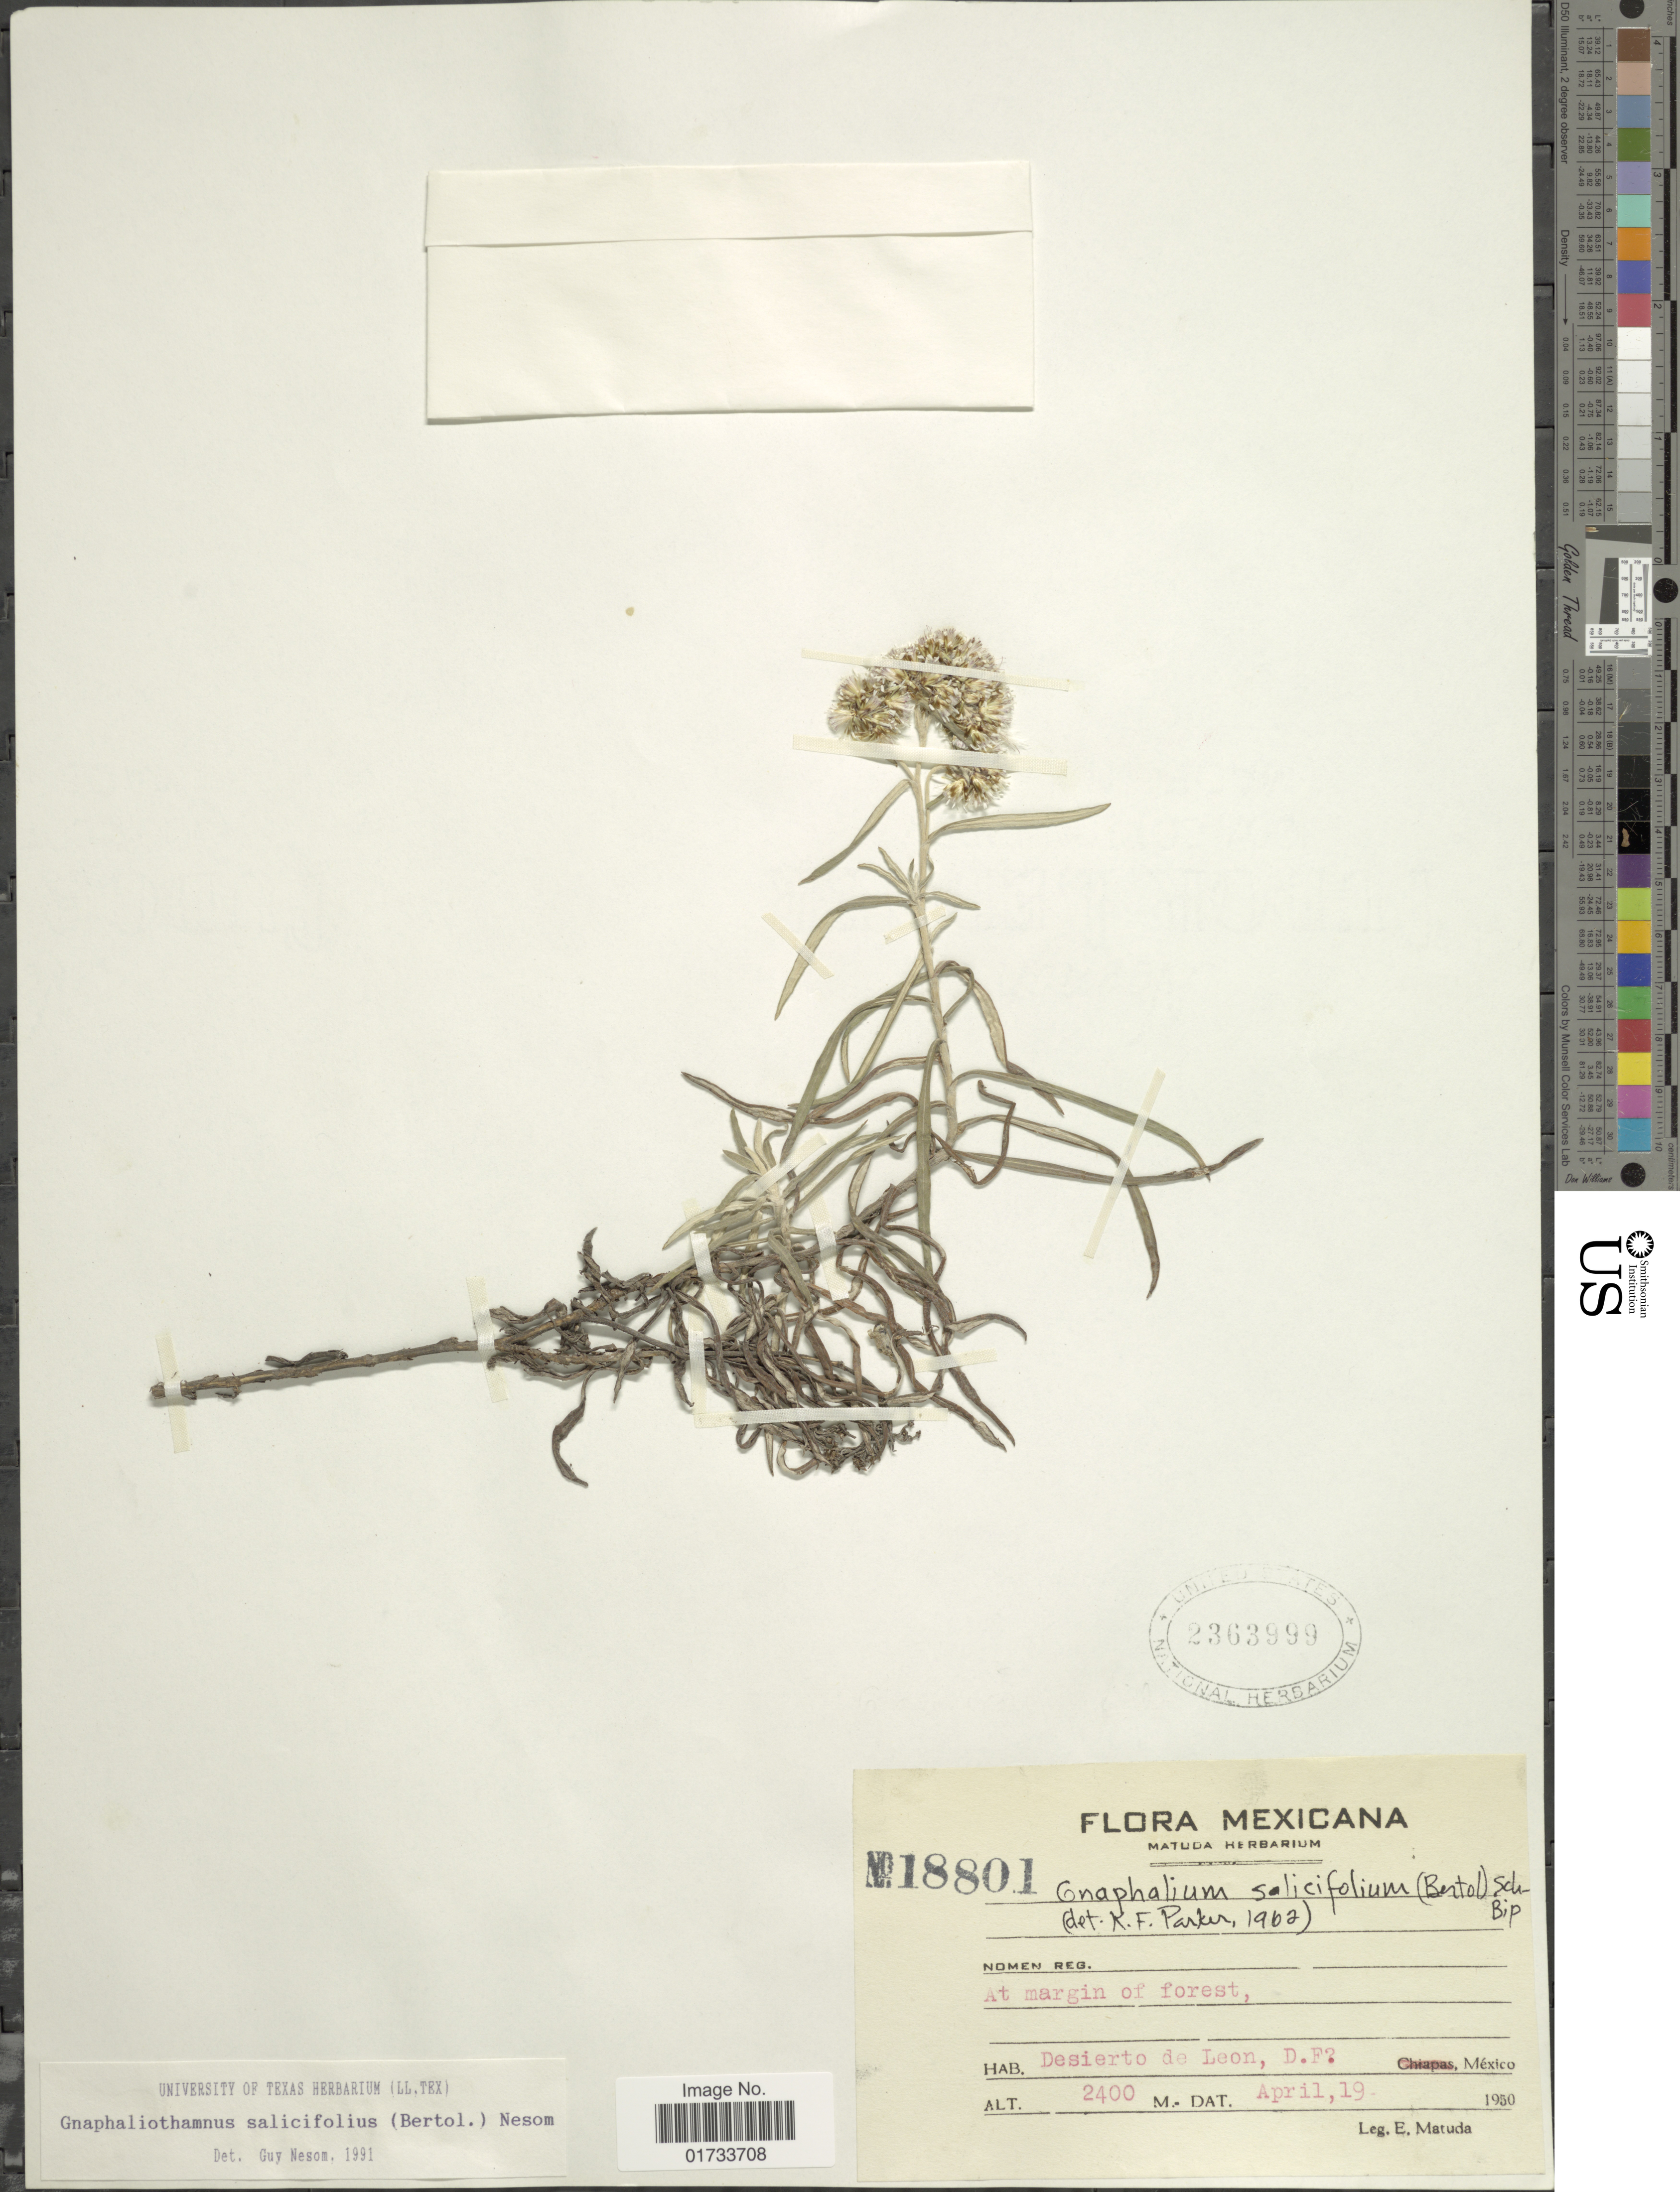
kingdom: Plantae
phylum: Tracheophyta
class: Magnoliopsida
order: Asterales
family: Asteraceae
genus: Chionolaena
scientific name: Chionolaena salicifolia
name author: (Bertol.) G.L. Nesom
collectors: E. Matuda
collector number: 18801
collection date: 1950-04-19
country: Mexico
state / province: Distrito Federal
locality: Desierto de Leon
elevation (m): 2400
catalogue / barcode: US 2363999